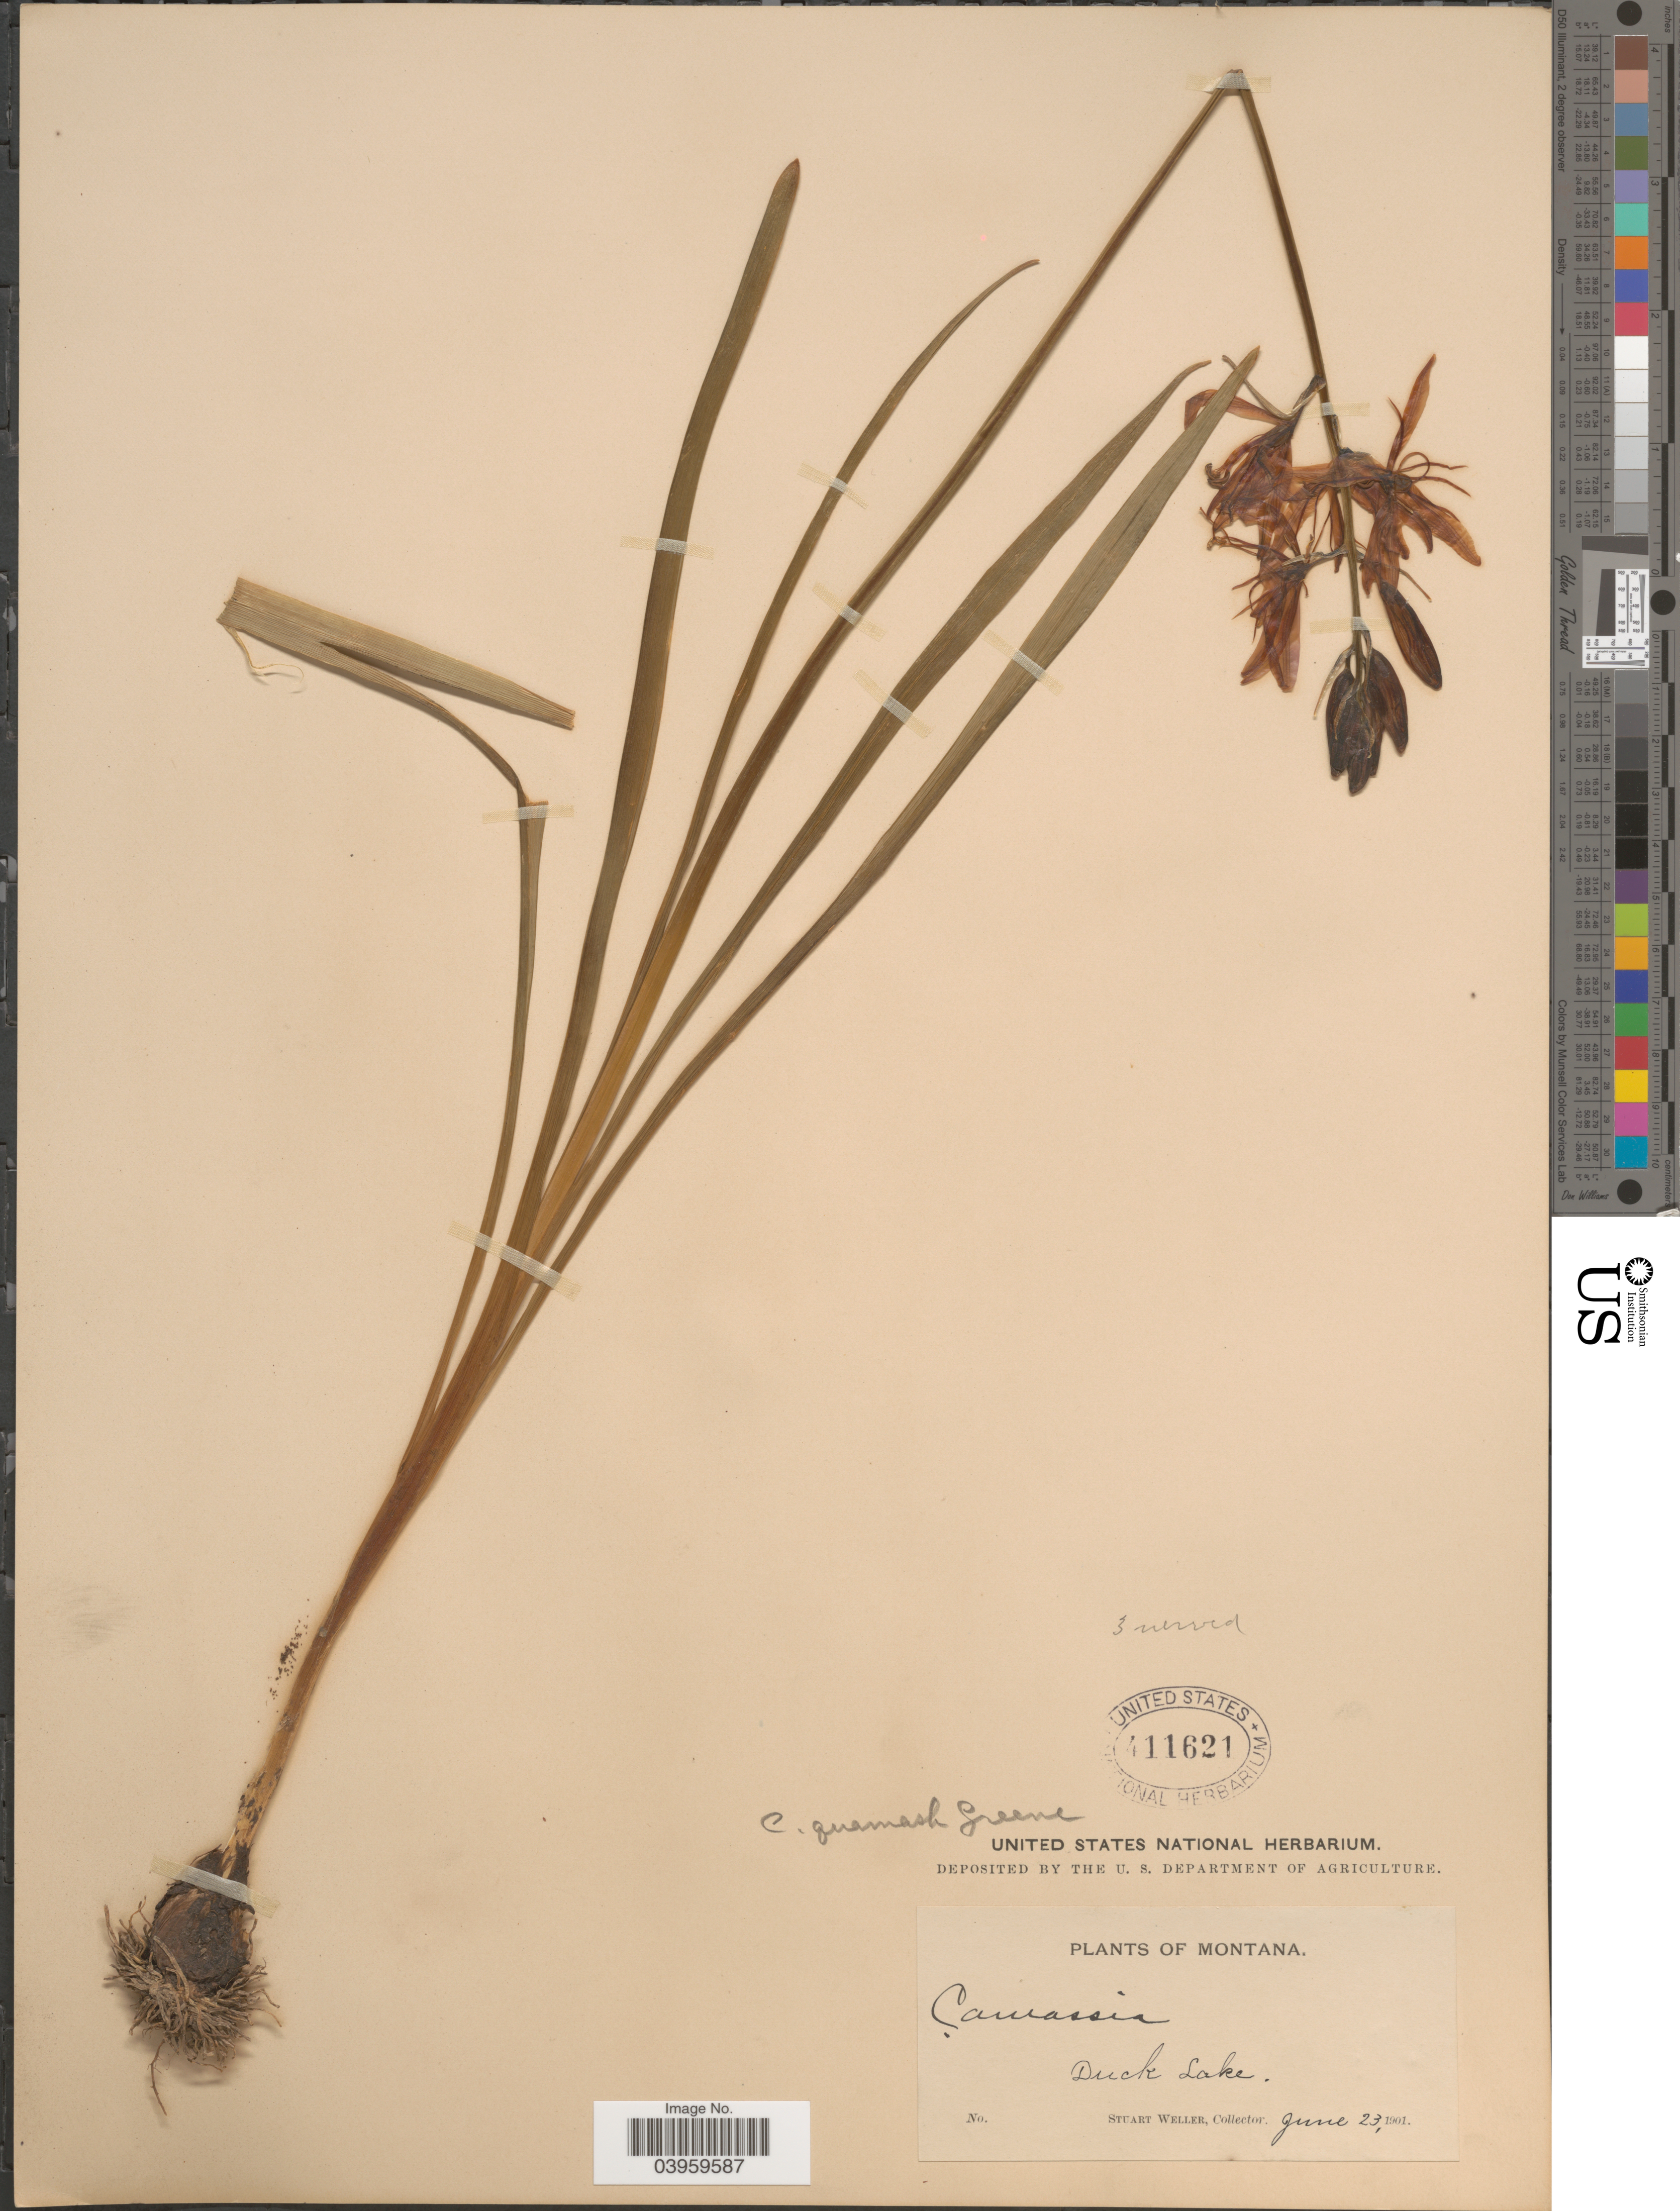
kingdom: Plantae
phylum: Tracheophyta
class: Liliopsida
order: Asparagales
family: Asparagaceae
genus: Camassia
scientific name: Camassia quamash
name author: (Pursh) Greene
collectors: S. Weller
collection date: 1901-06-23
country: United States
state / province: Montana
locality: Duck Lake.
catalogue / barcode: US 411621